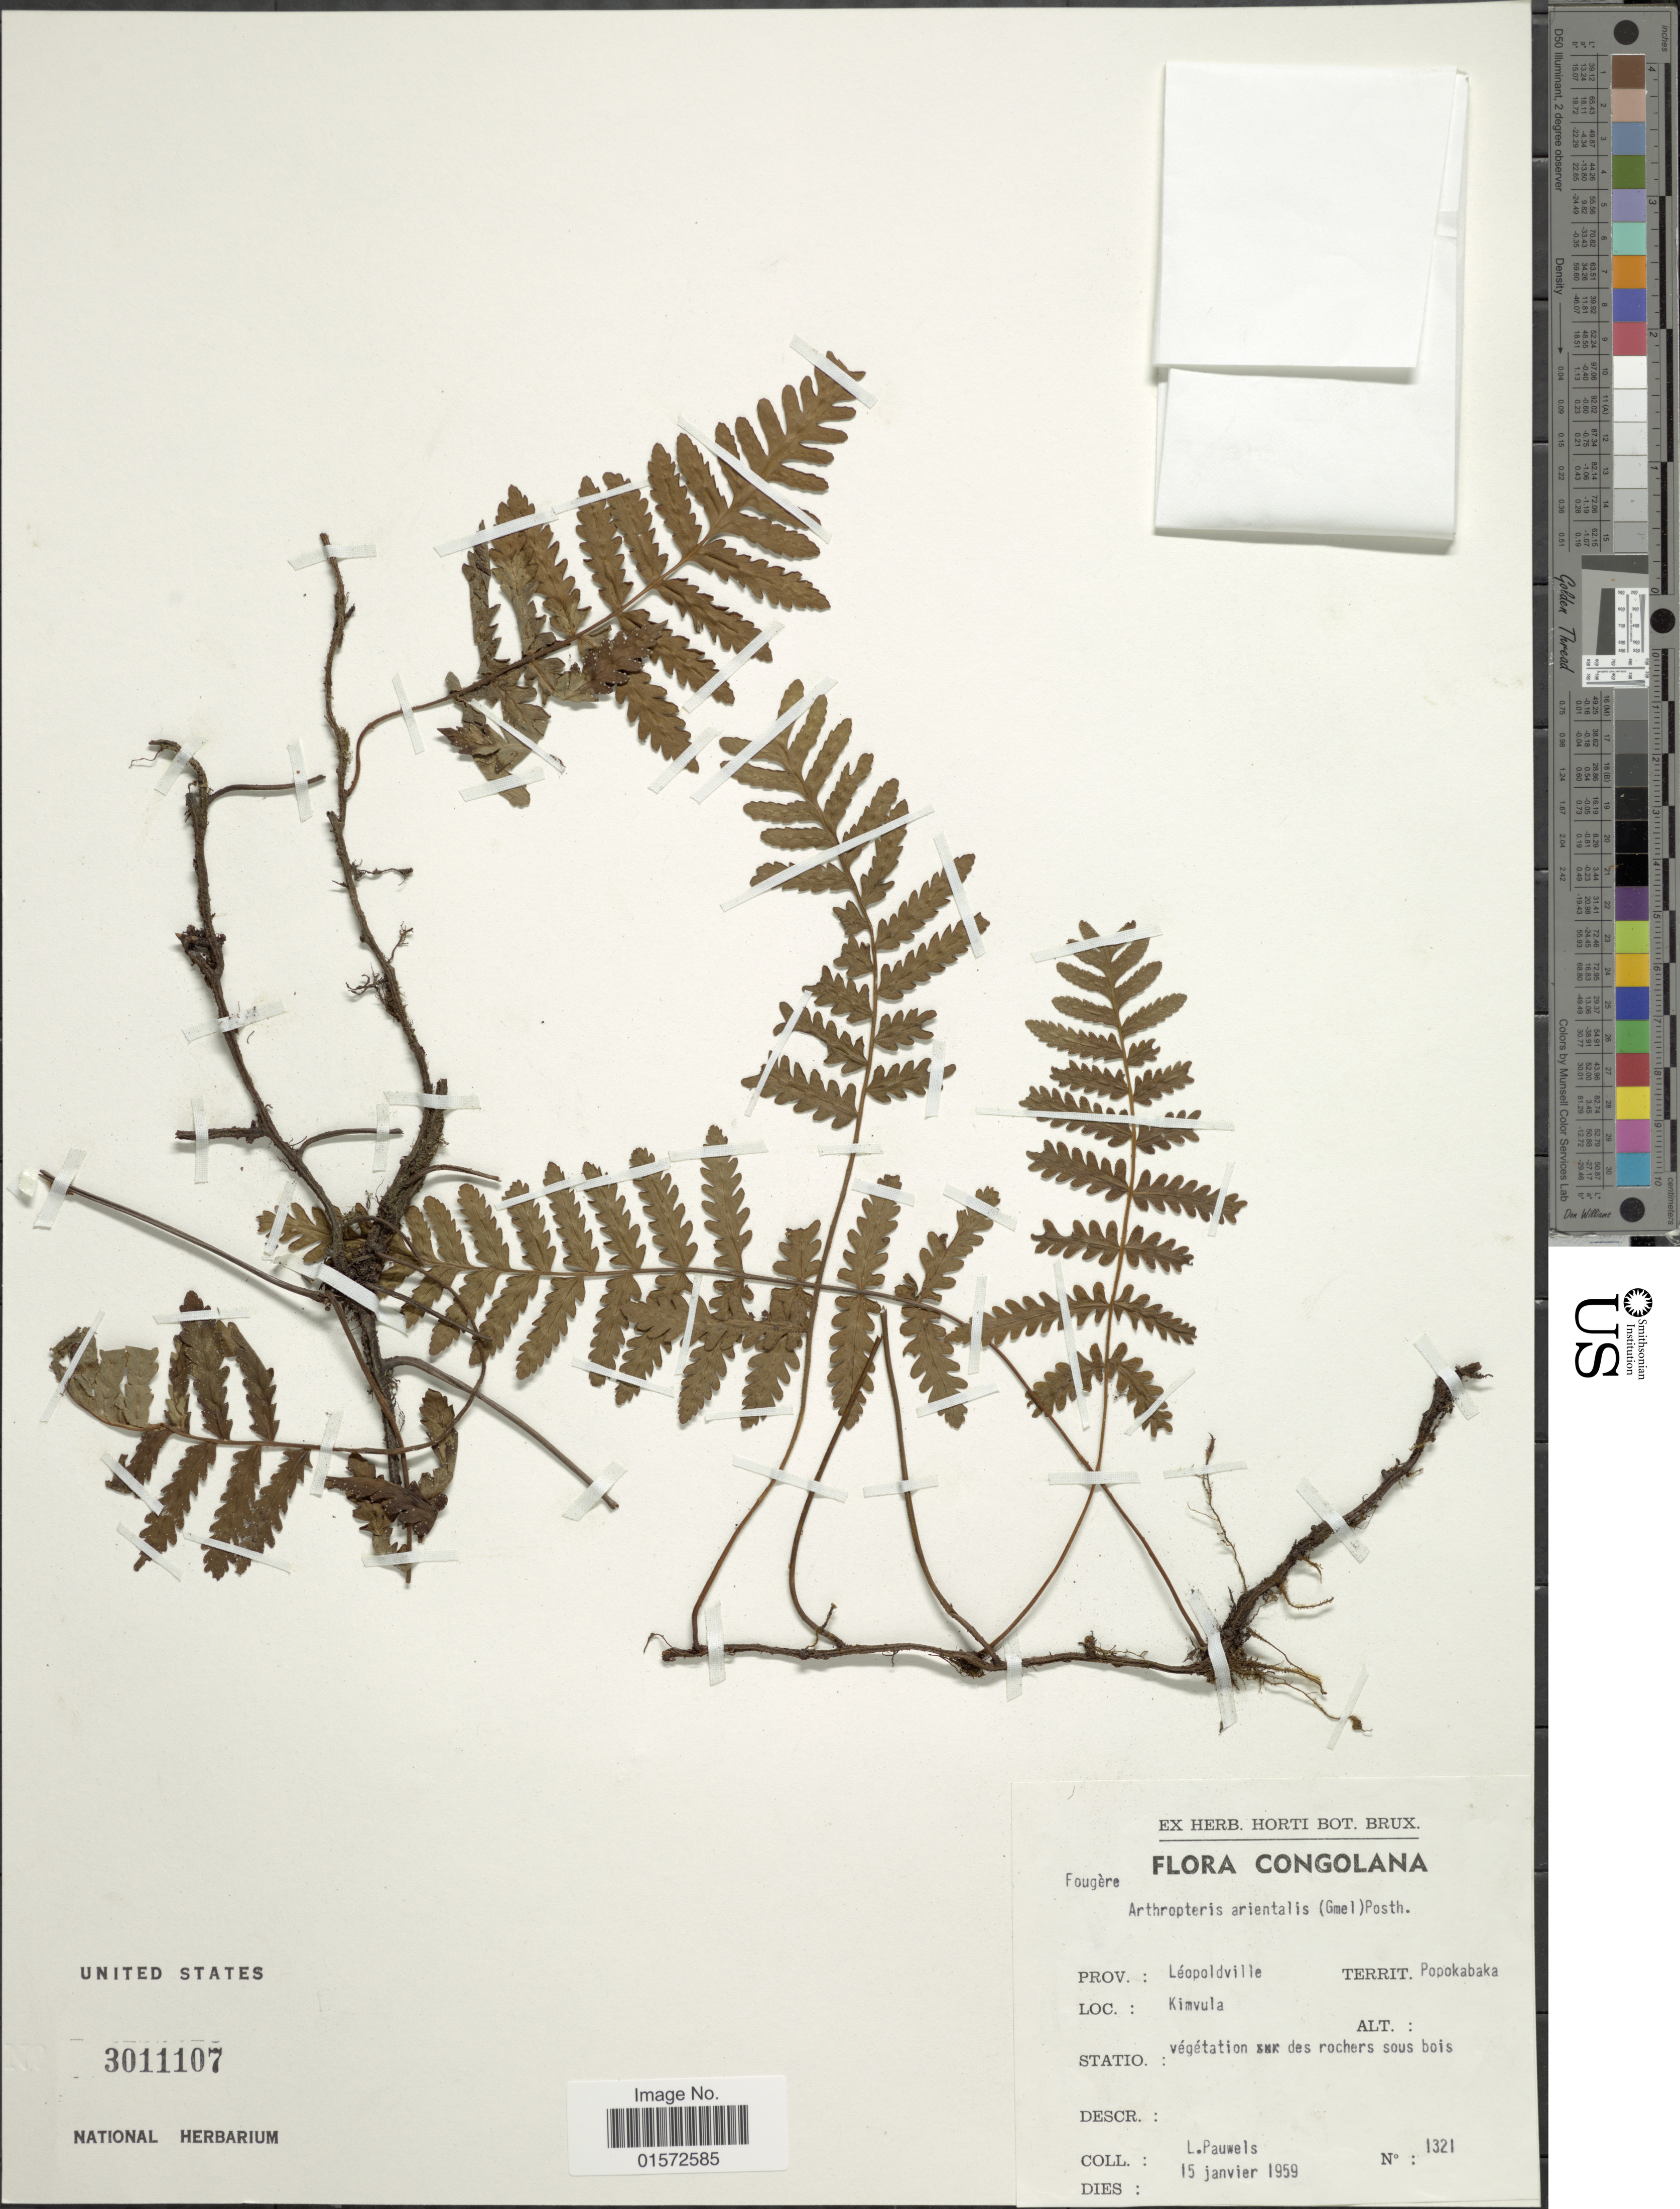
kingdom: Plantae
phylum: Tracheophyta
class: Polypodiopsida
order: Polypodiales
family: Tectariaceae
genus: Arthropteris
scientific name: Arthropteris orientalis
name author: (J.F. Gmel.) Posth.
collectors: L. Pauwels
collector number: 1321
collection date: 1959-01-15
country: Congo, Democratic Republic of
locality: Leopoldville, Territ. Popokabaka. Kimvula.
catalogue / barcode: US 3011107